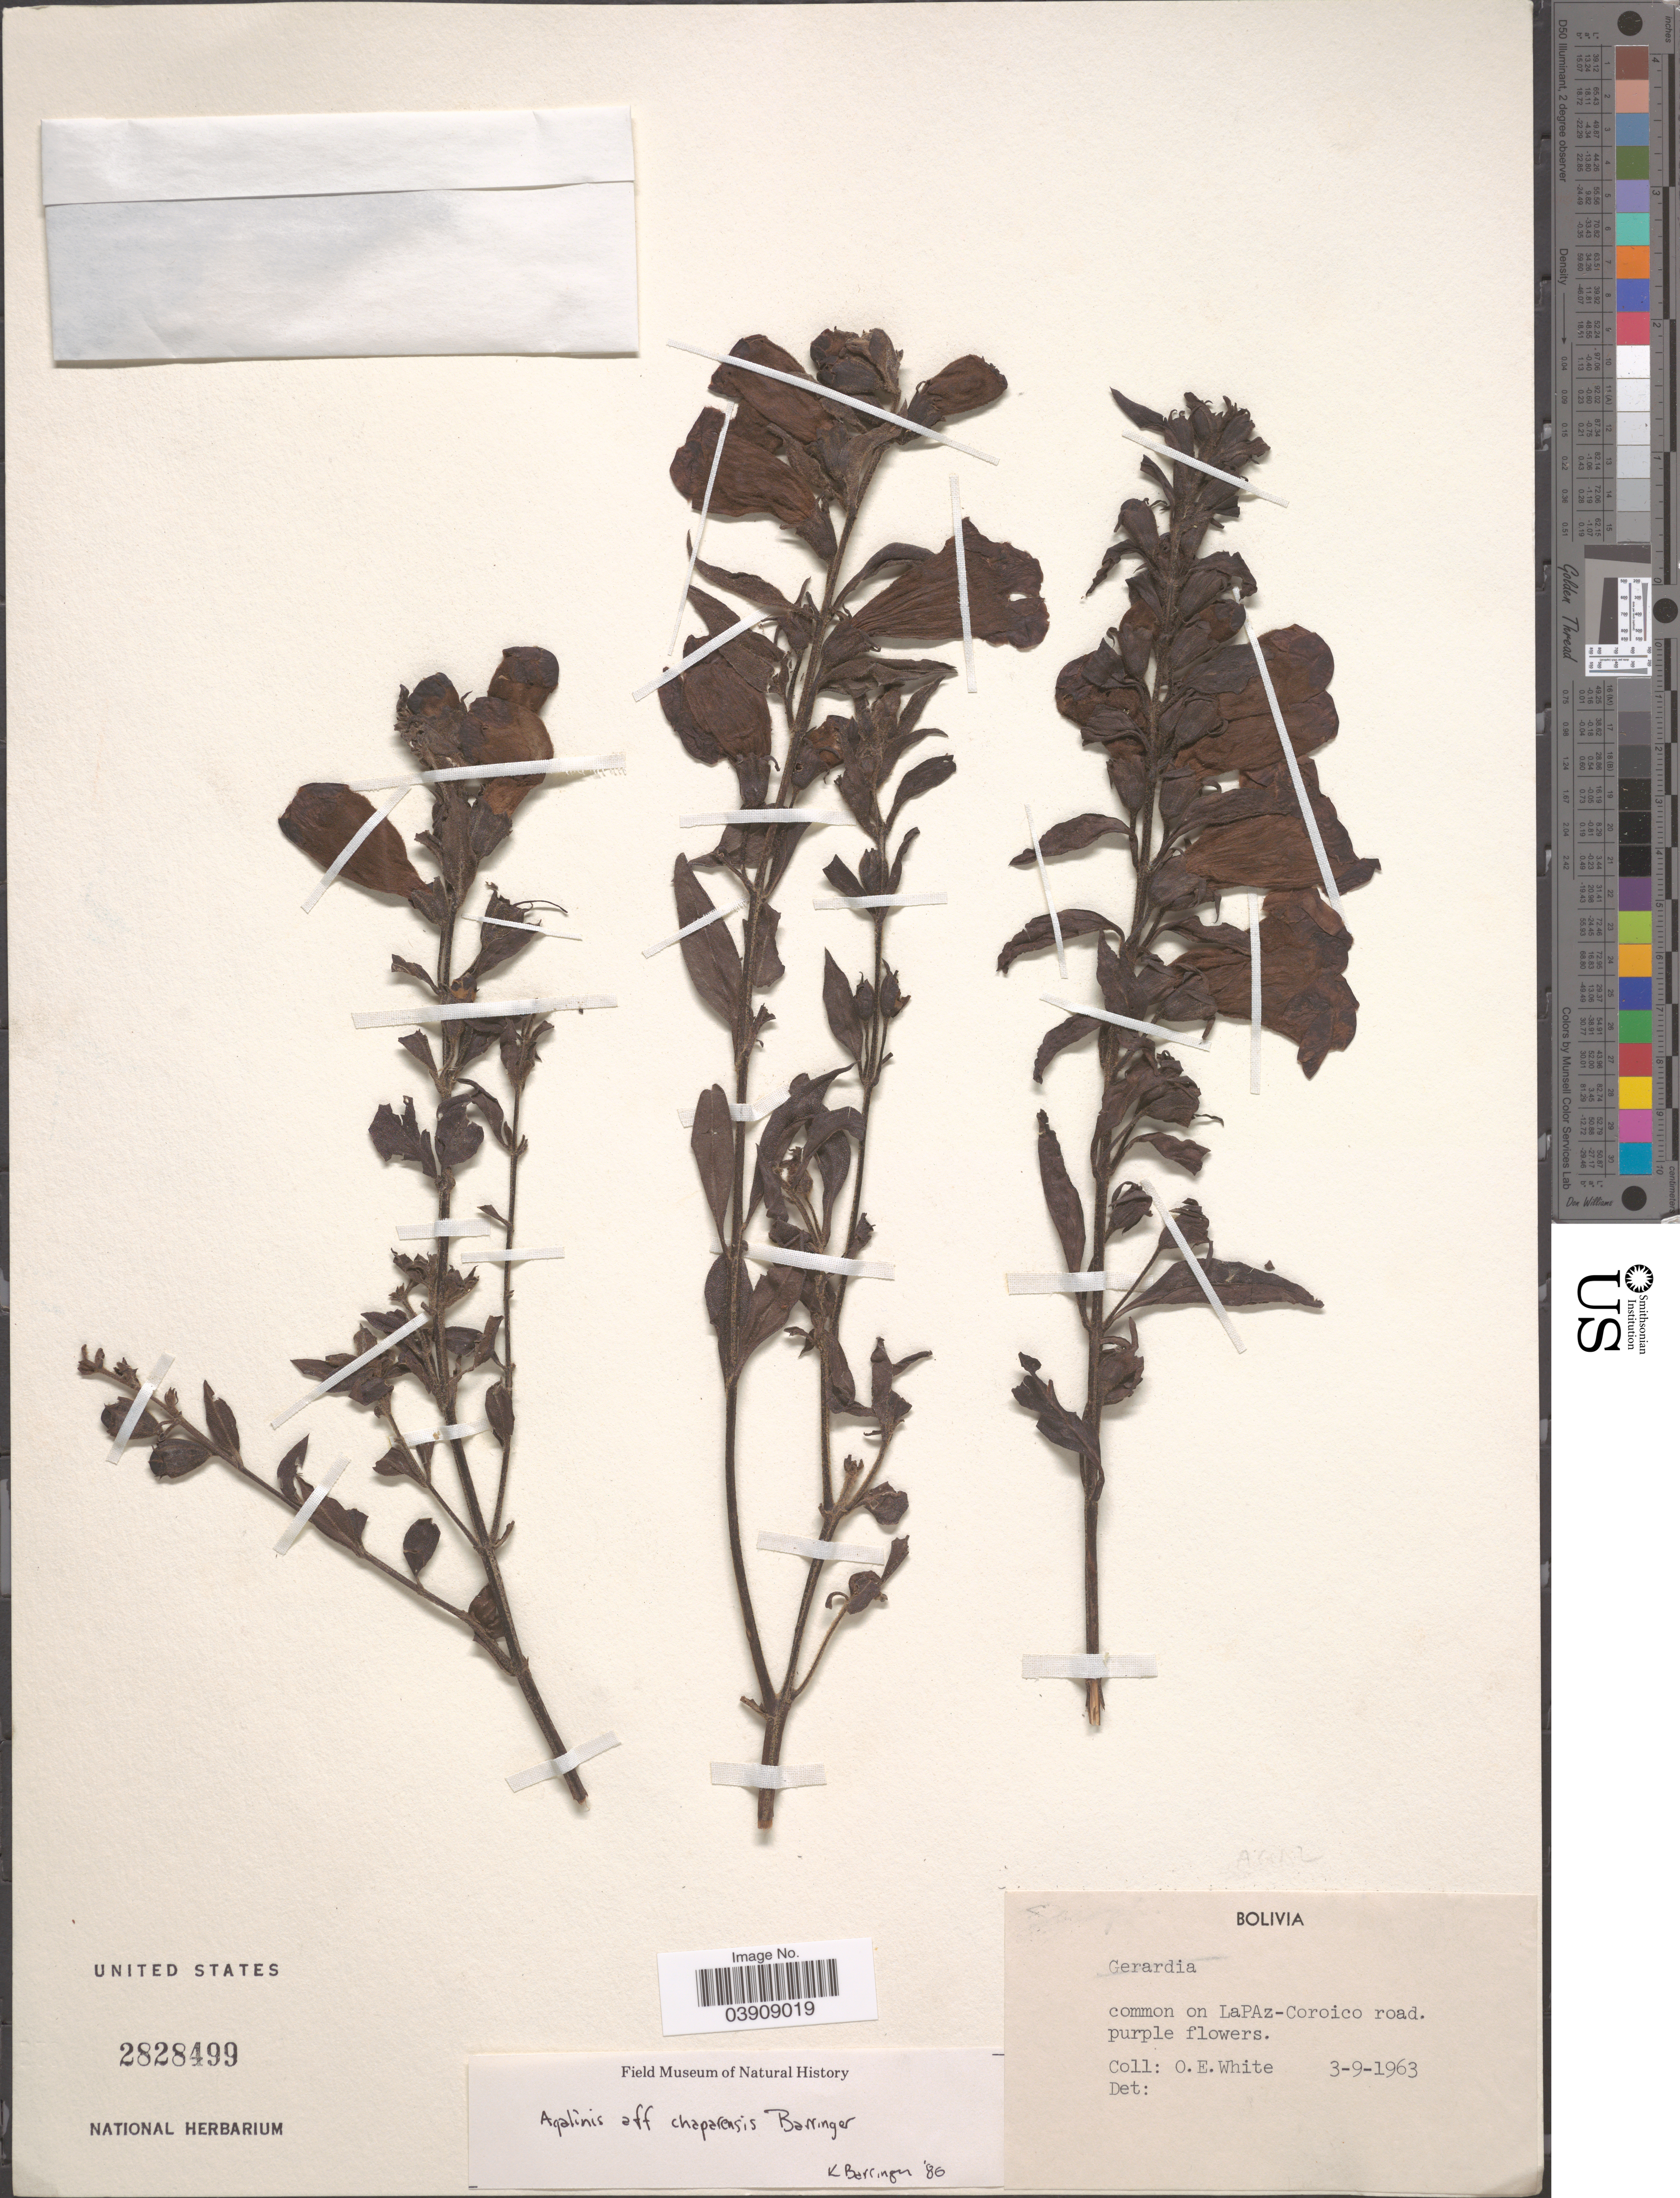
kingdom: Plantae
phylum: Tracheophyta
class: Magnoliopsida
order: Lamiales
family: Orobanchaceae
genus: Agalinis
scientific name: Agalinis chaparensis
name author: Barringer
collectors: O. E. White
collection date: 1963-09-03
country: Bolivia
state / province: La Paz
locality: On LaPaz-Coroico road.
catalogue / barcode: US 2828499